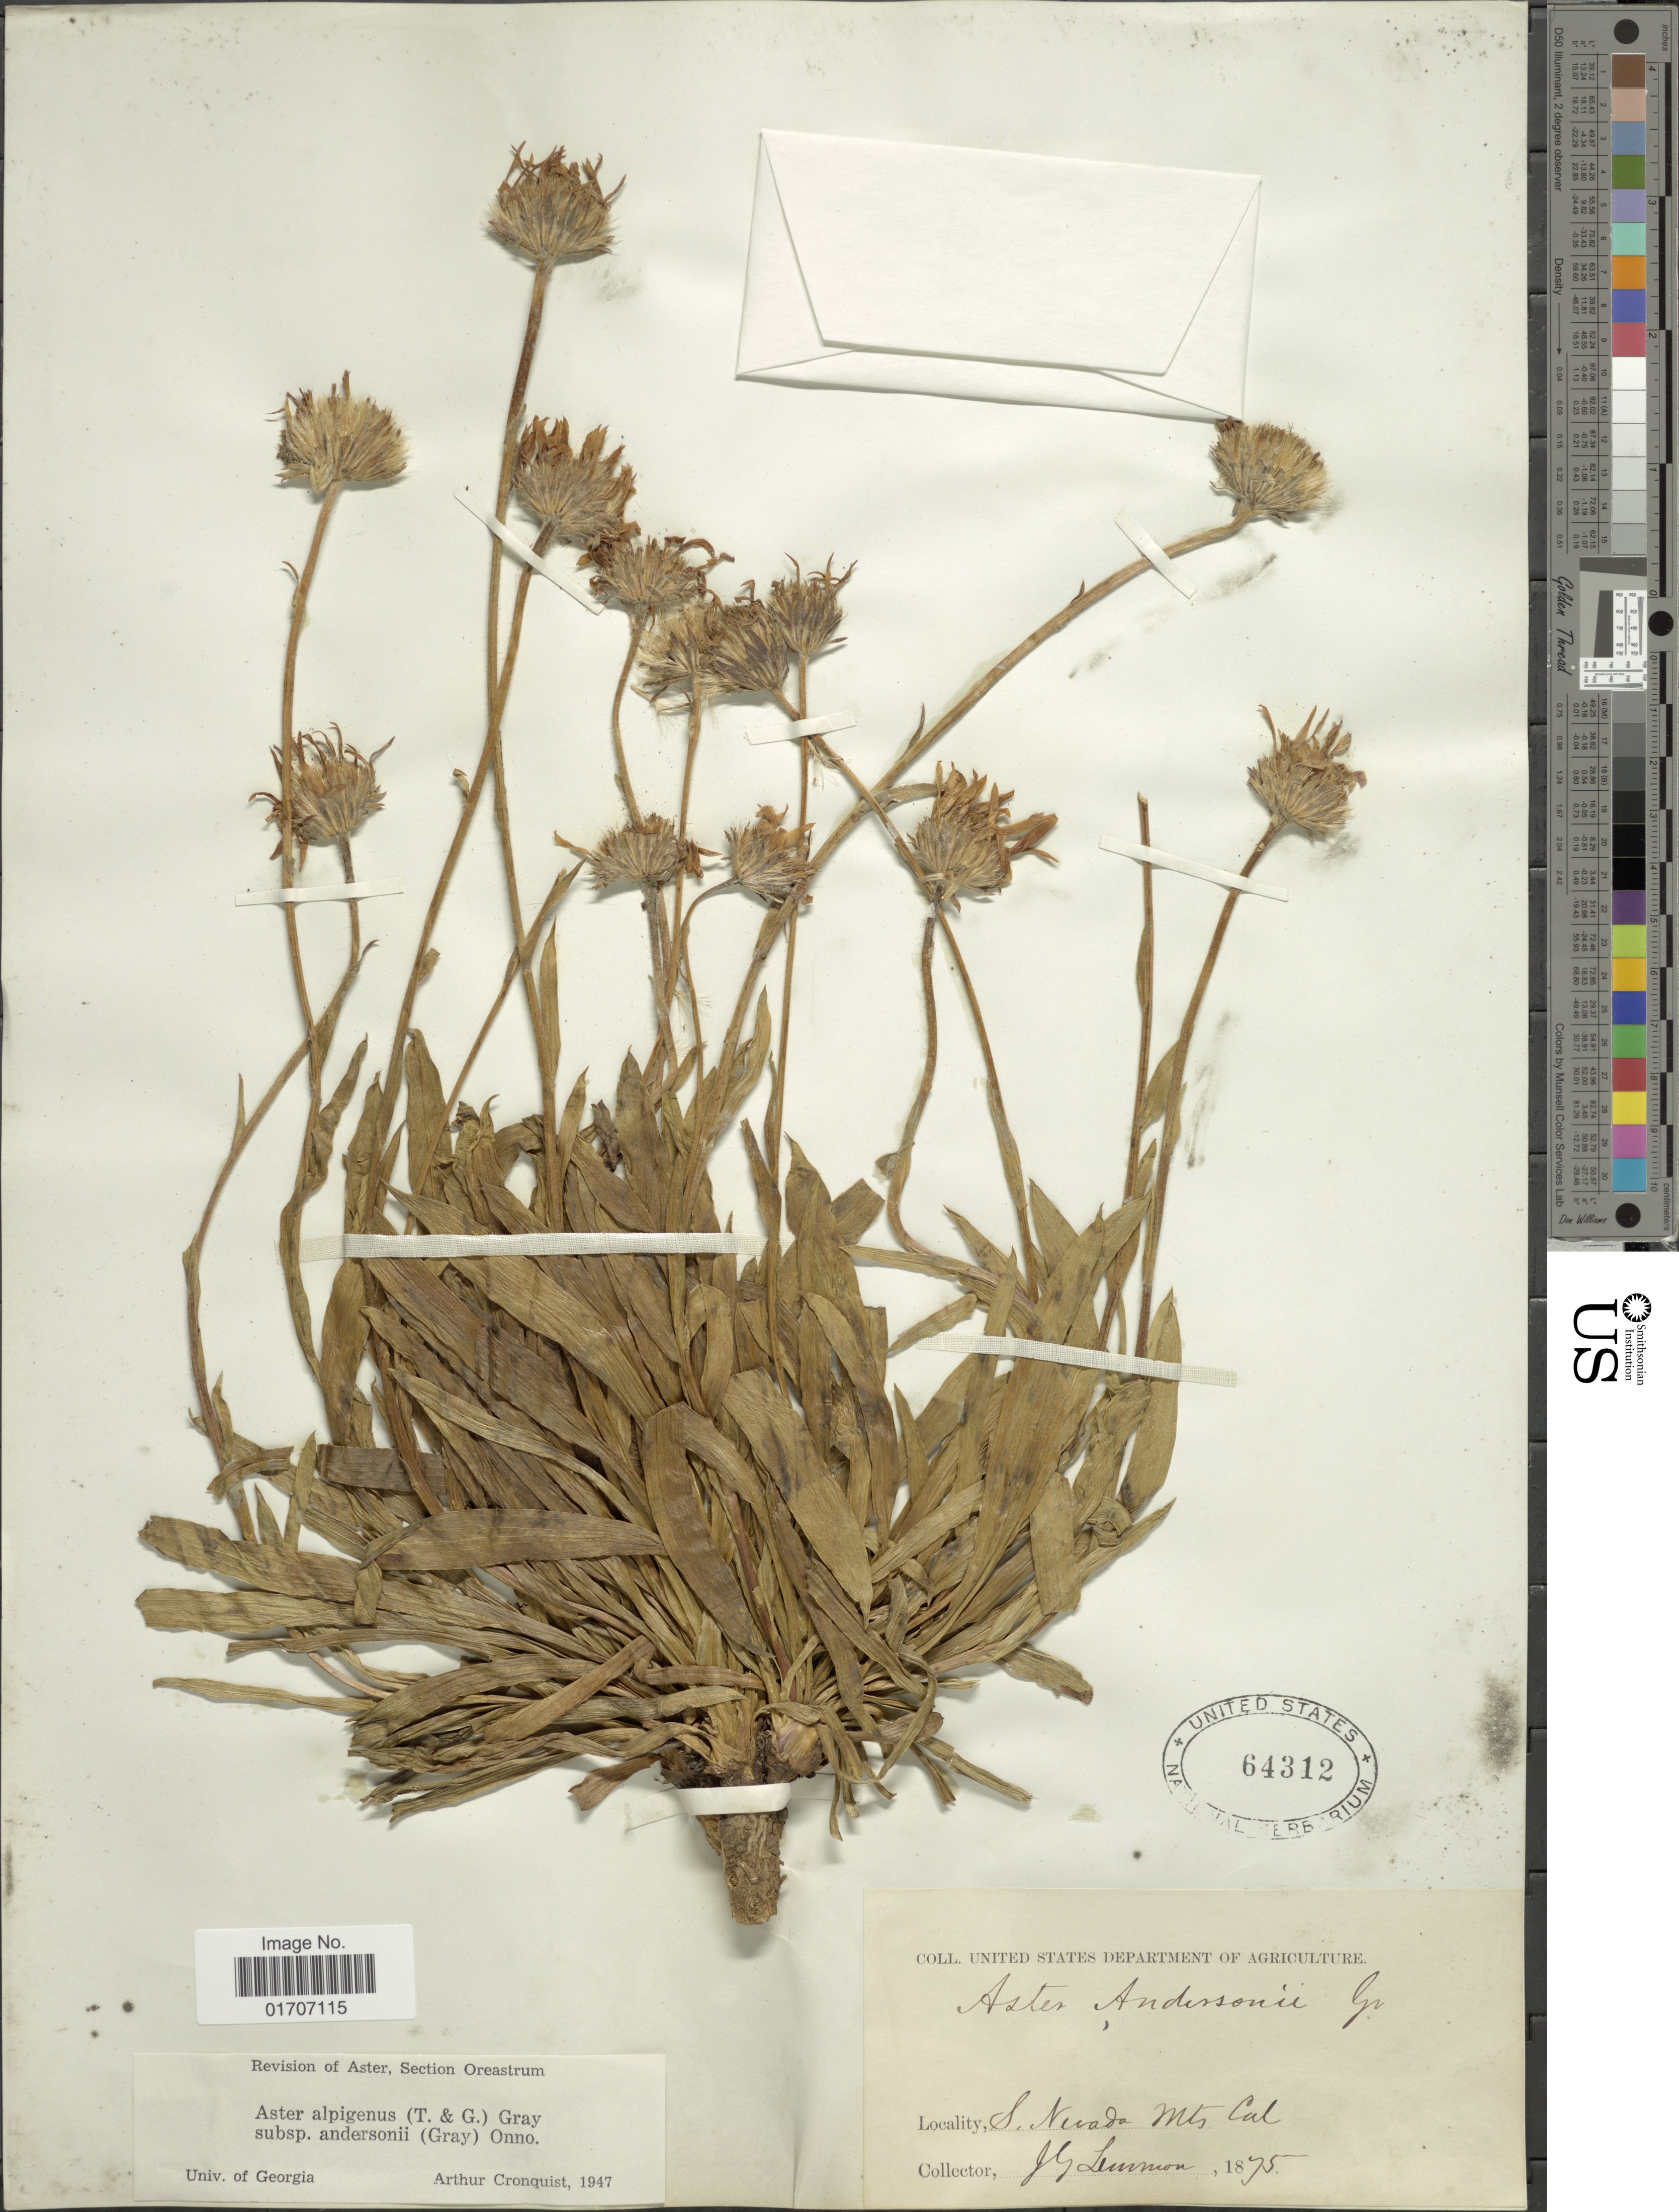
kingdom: Plantae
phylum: Tracheophyta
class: Magnoliopsida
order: Asterales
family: Asteraceae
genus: Oreostemma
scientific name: Oreostemma alpigenum var. andersonii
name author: (A. Gray) G.L. Nesom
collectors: J. Lemmon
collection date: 1875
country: United States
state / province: California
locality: S. Nevada Mts. Cal.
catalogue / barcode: US 64312